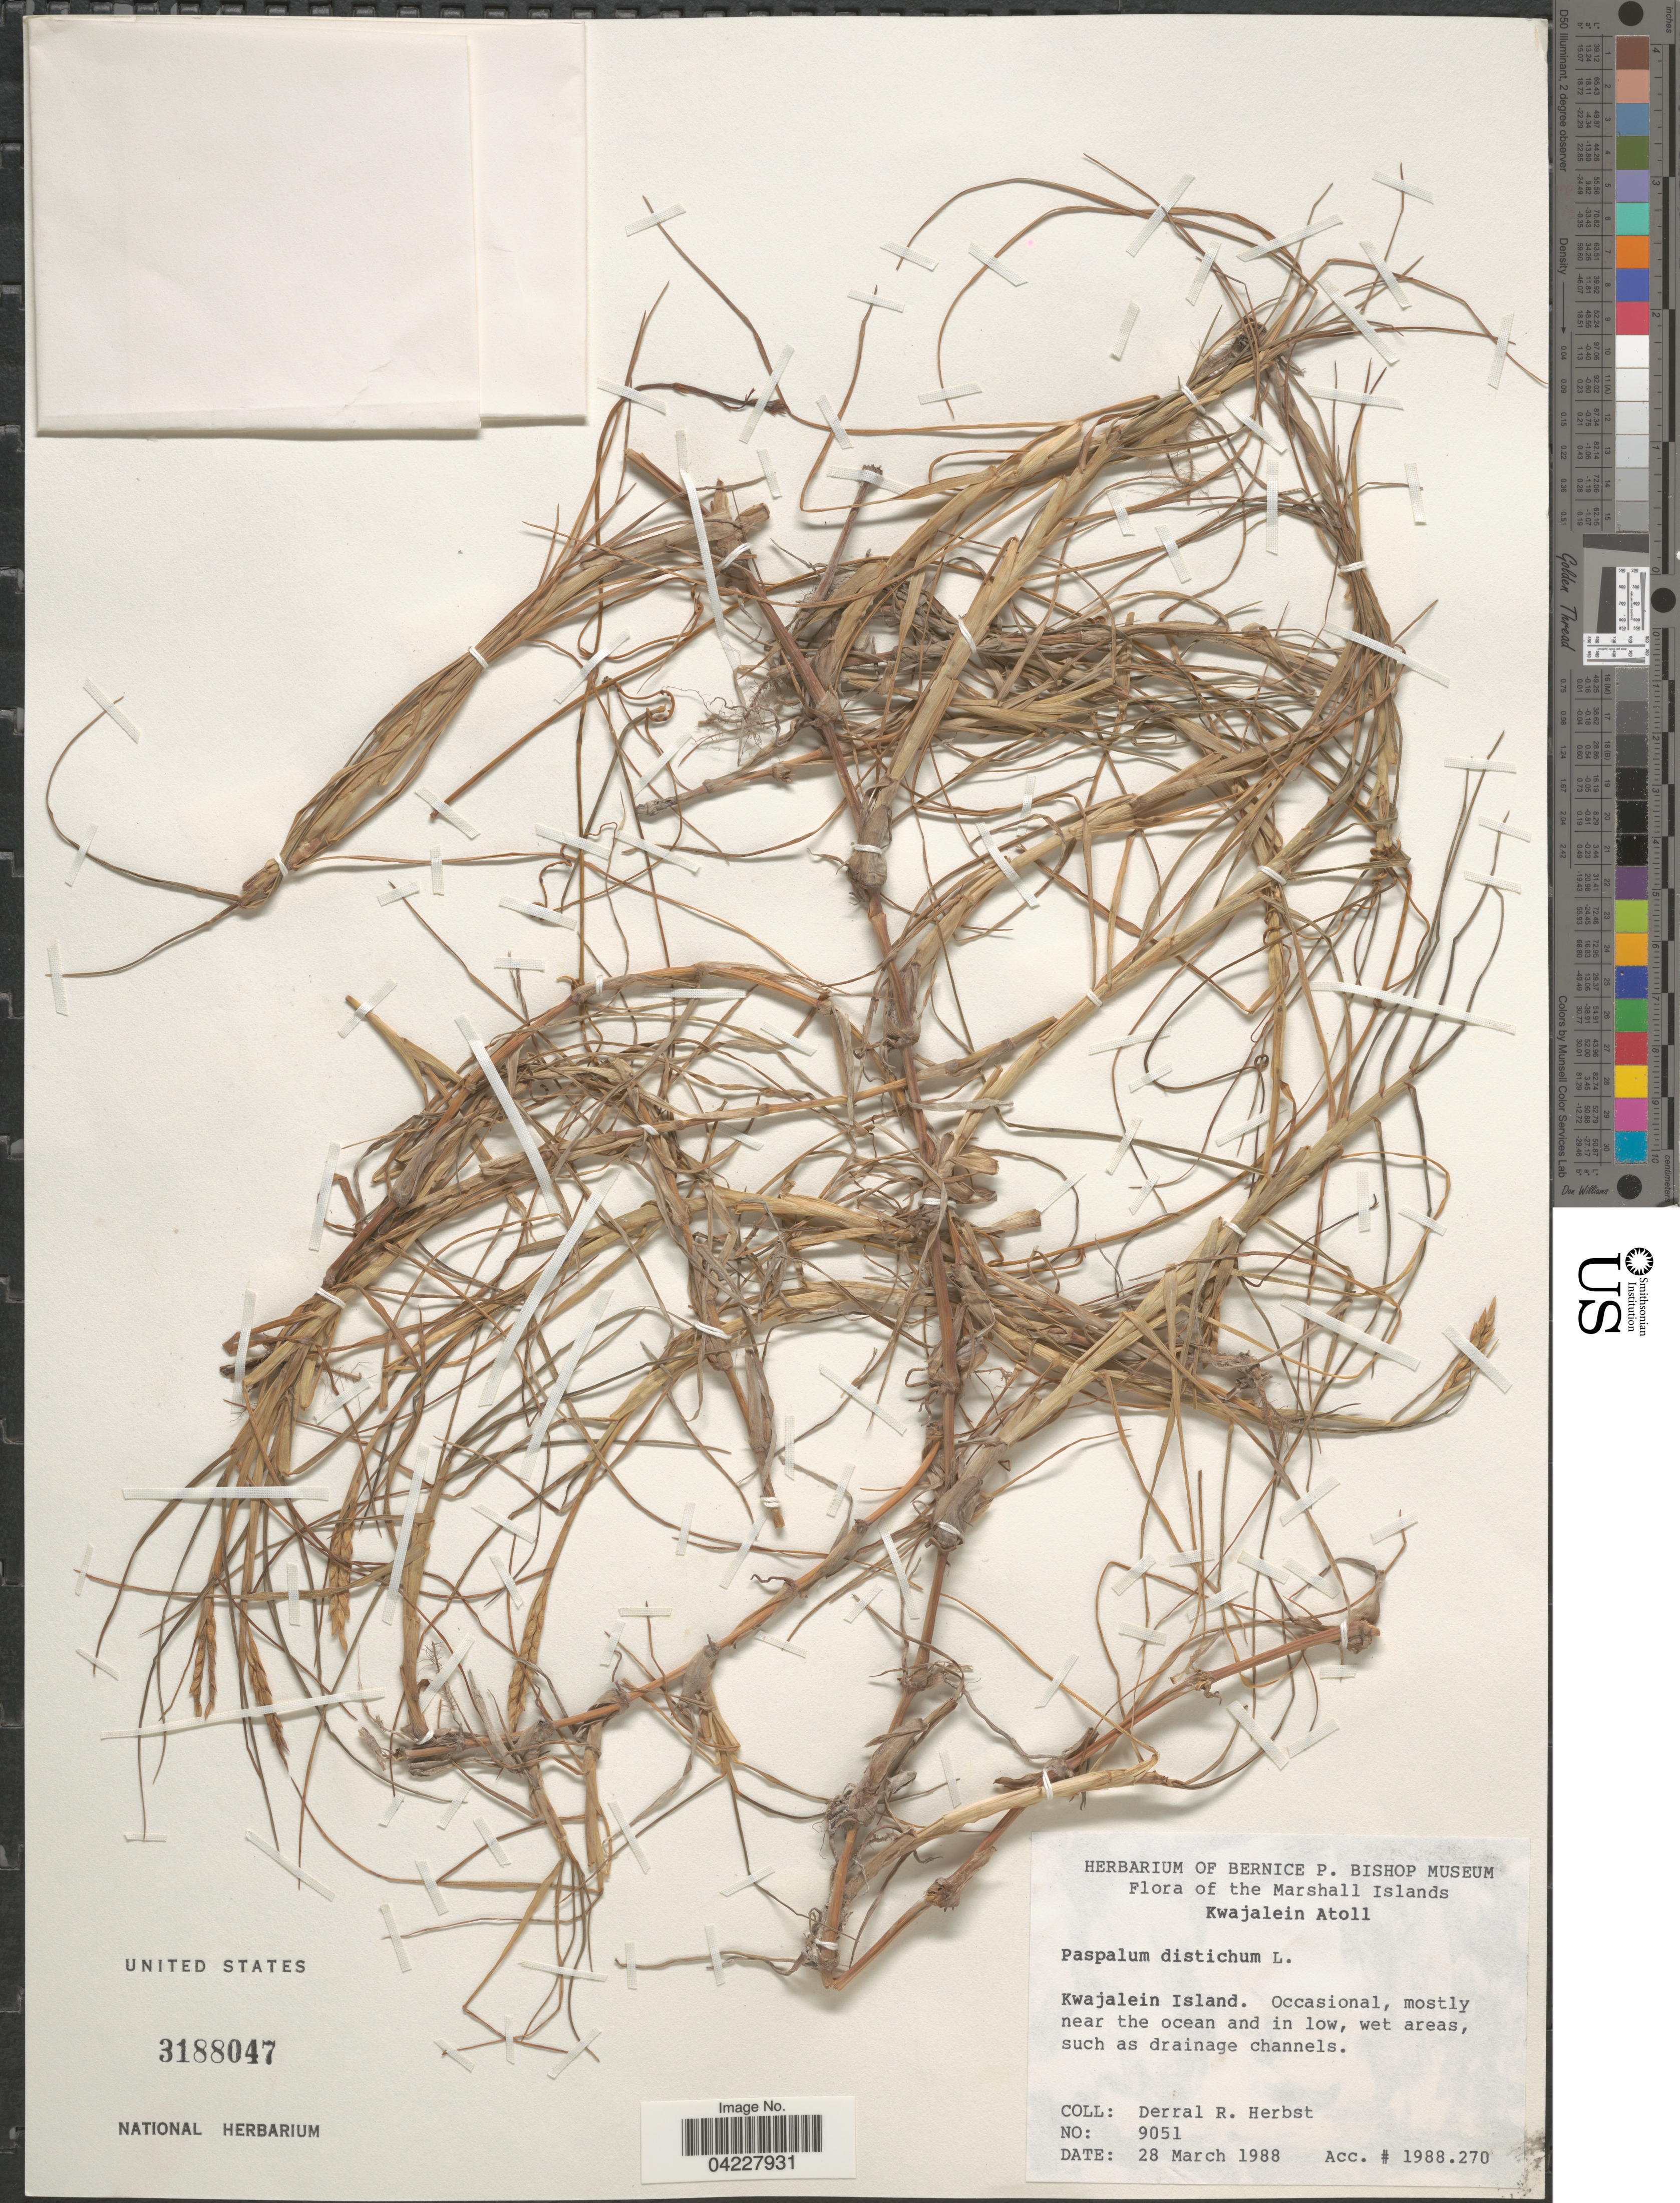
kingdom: Plantae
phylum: Tracheophyta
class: Liliopsida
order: Poales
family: Poaceae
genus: Paspalum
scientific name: Paspalum distichum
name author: L.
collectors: D. R. Herbst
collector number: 9051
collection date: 1988-03-28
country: Marshall Islands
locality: The Marshall Islands. Kwajalein Atoll. Kwajalein Island.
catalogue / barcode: US 3188047